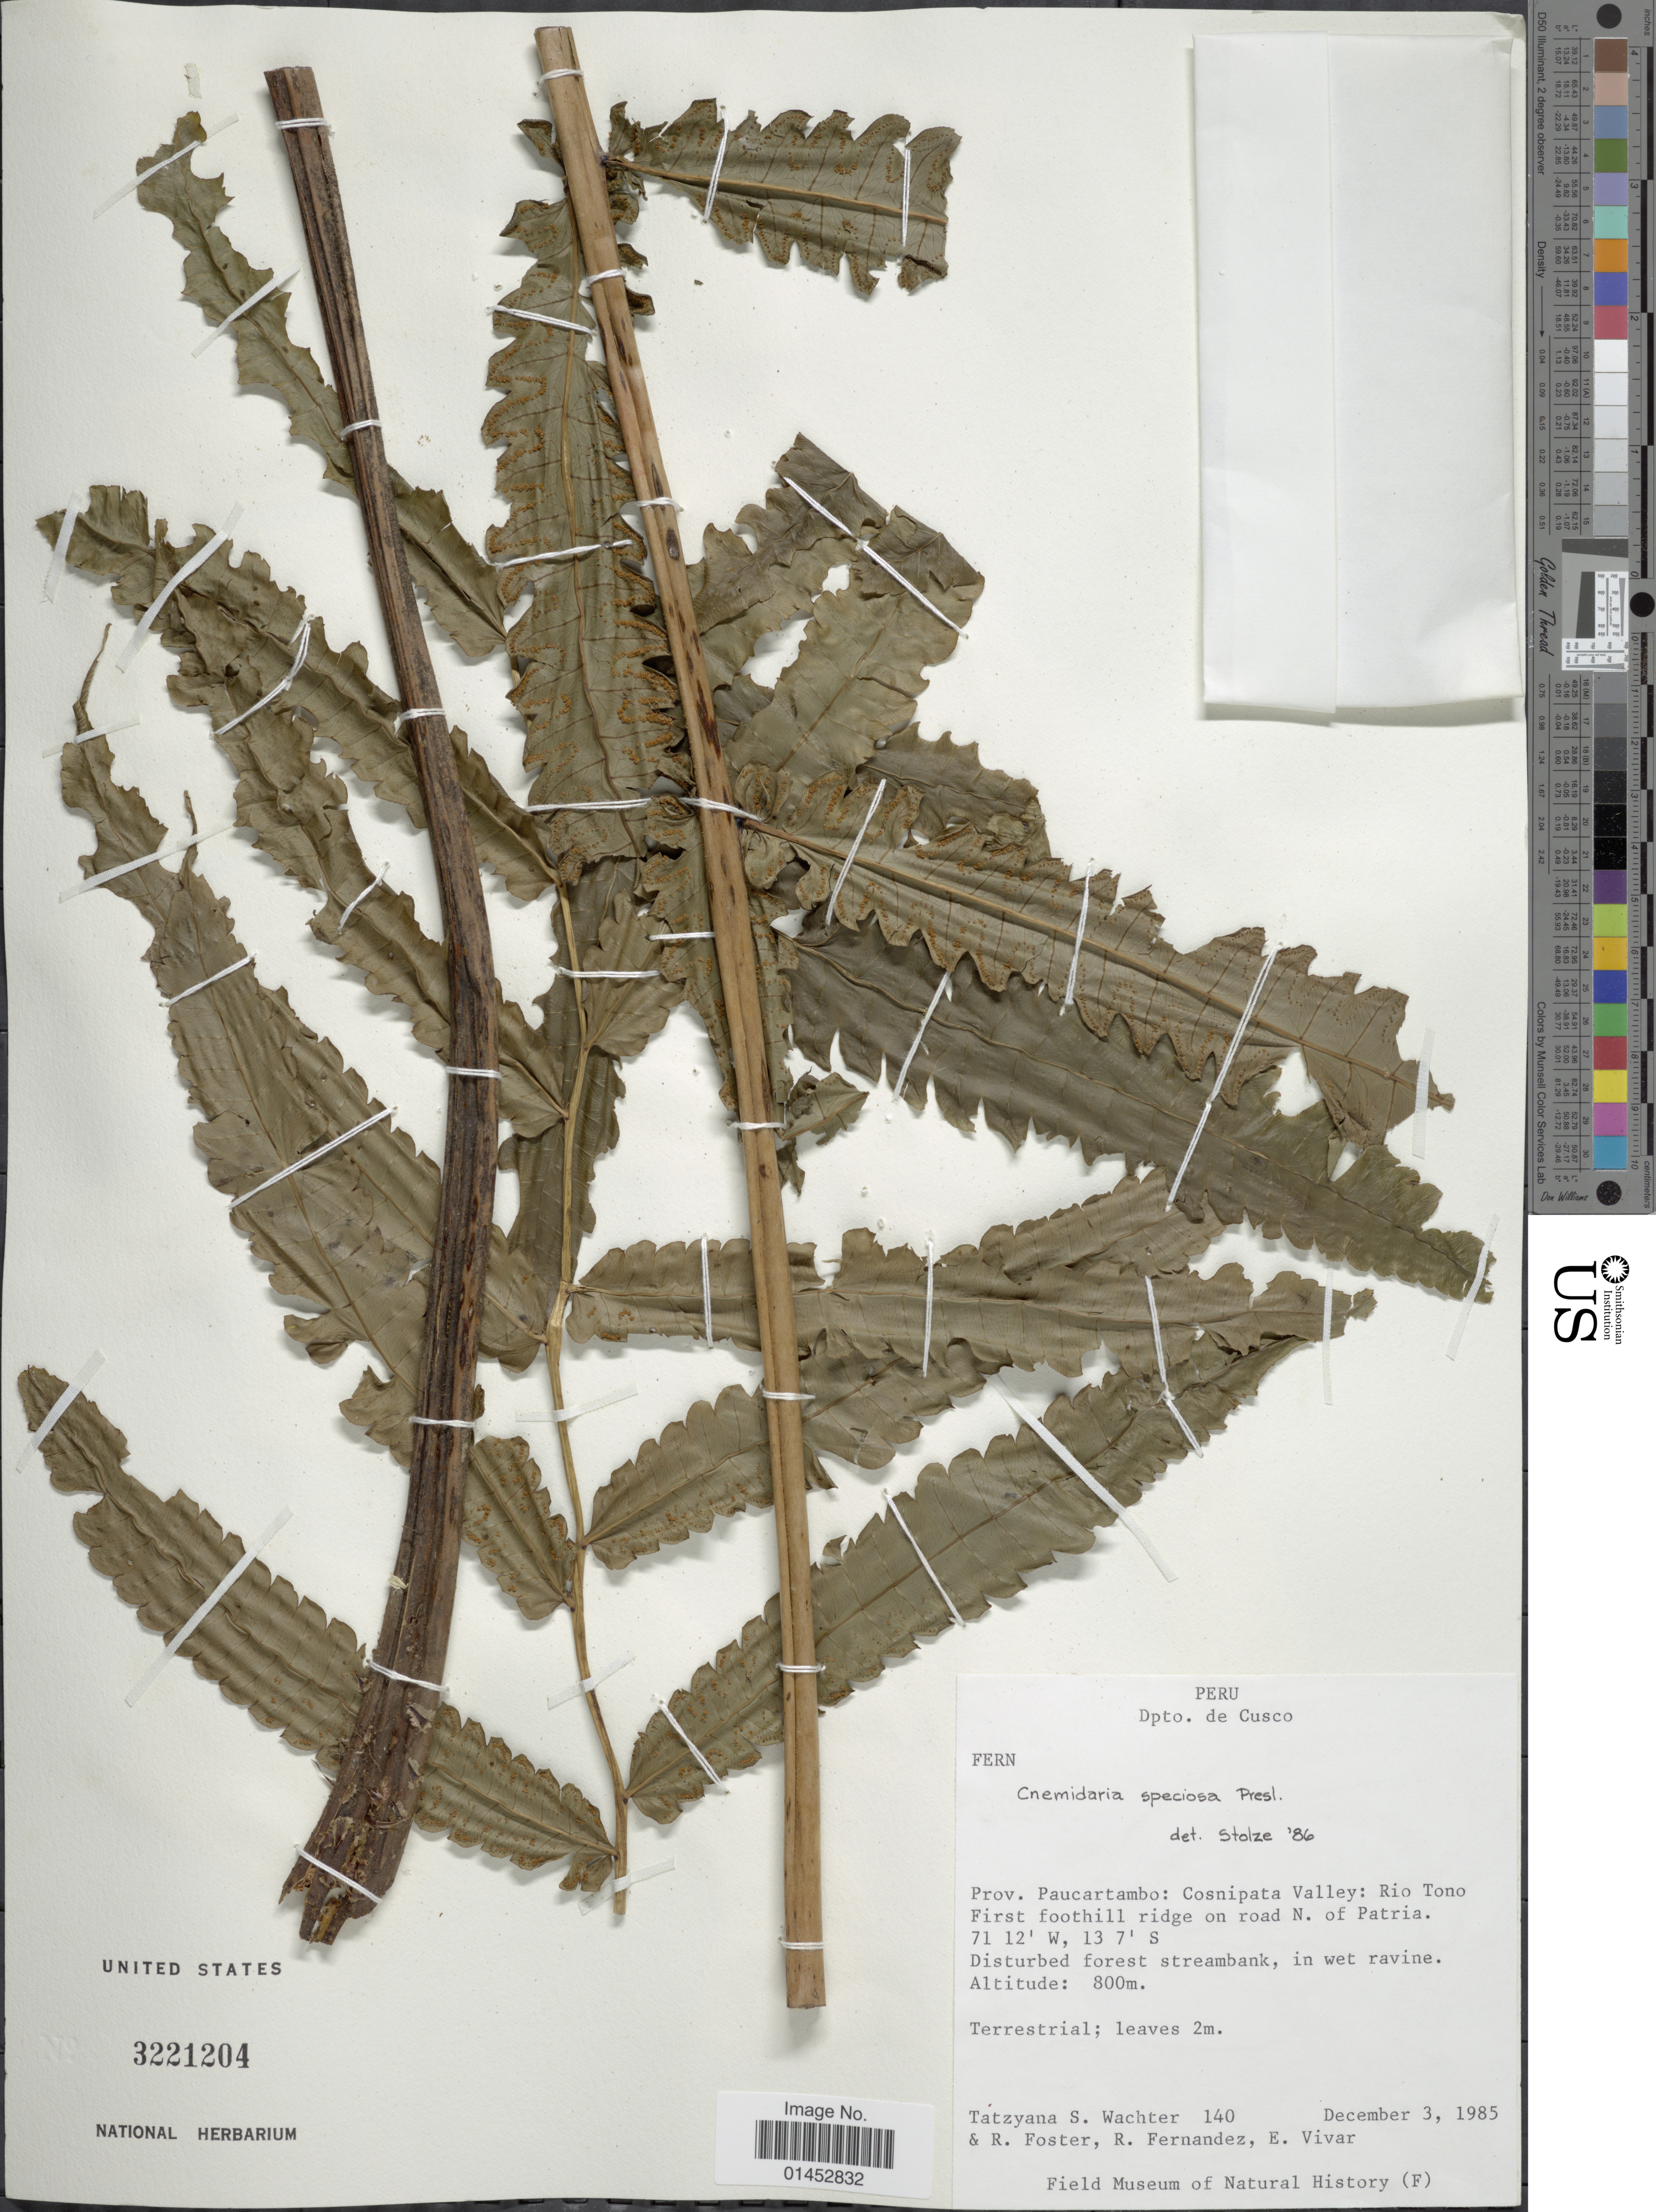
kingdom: Plantae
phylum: Tracheophyta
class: Polypodiopsida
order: Cyatheales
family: Cyatheaceae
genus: Cyathea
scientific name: Cyathea speciosa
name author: Humb. & Bonpl. ex Willd.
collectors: T. Wachter, R. Foster, R. Fernandez & E. Vivar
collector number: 140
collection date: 1985-12-03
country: Peru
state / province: Cusco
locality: Dpto de Cusco, Prov. Paucartambo: Cosnipata Valley: Rio Tono First foothill ridge on road N. of Patria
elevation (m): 800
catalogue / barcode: US 3221204